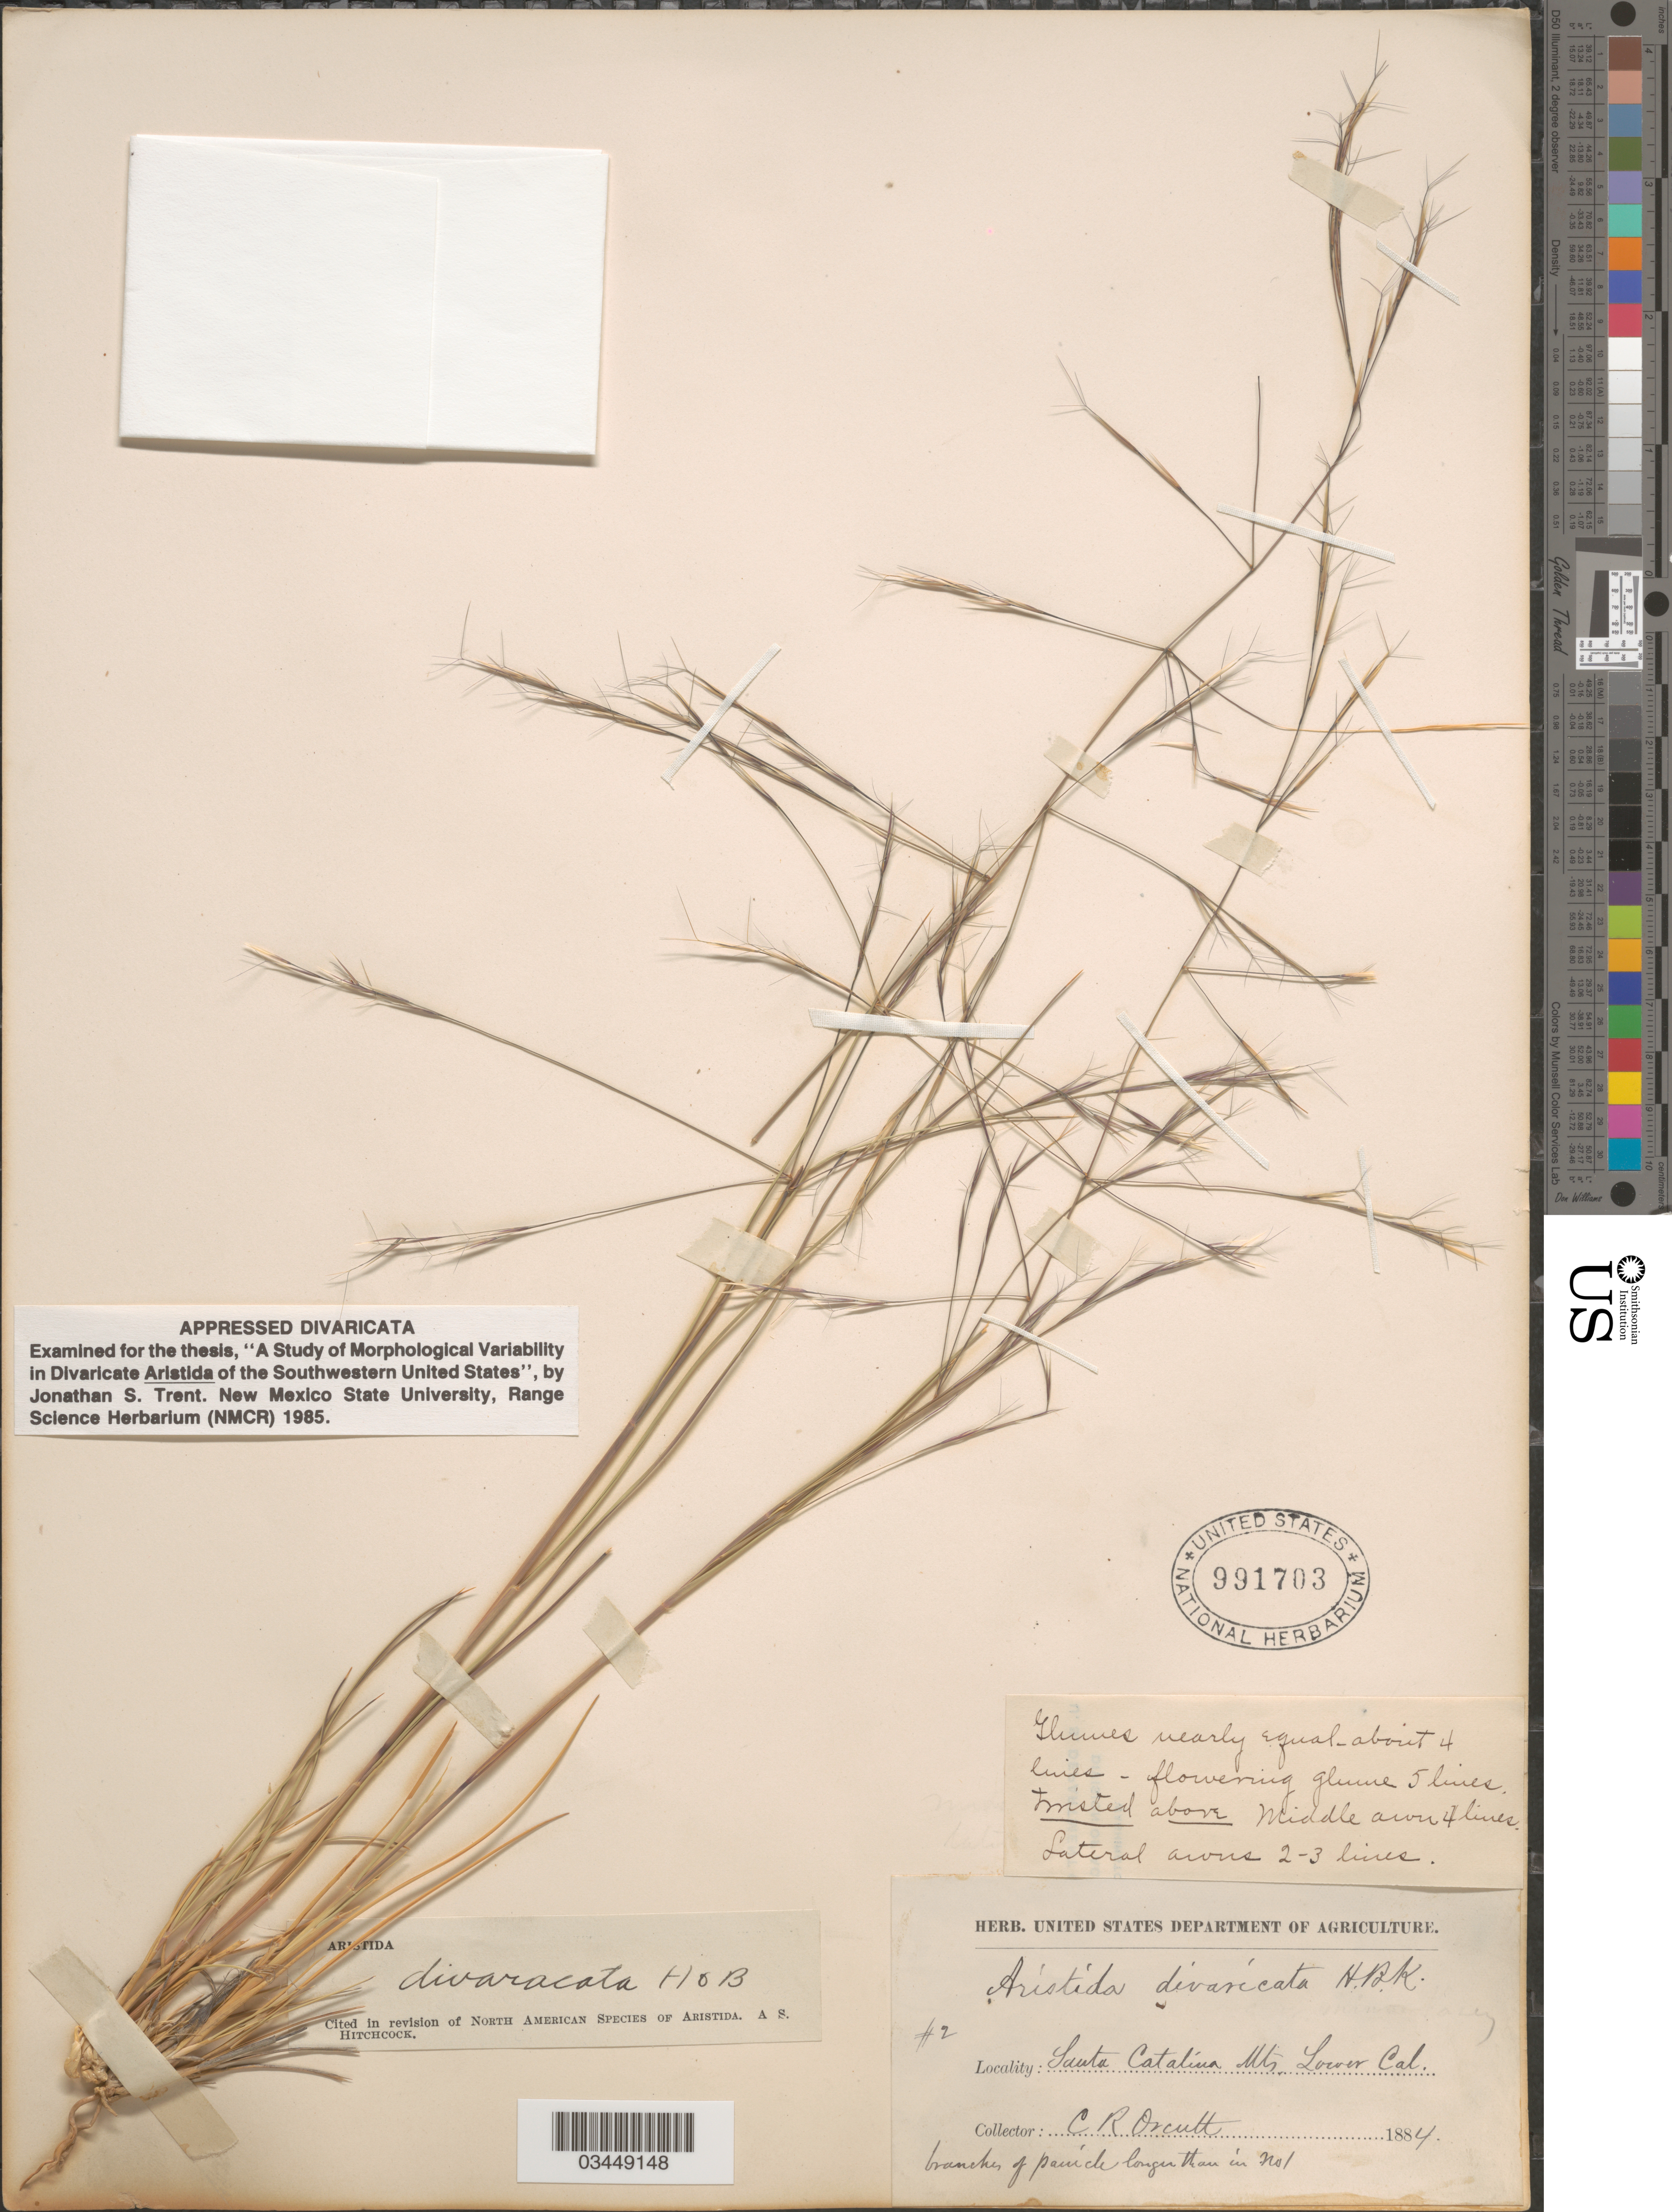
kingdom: Plantae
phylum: Tracheophyta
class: Liliopsida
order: Poales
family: Poaceae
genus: Aristida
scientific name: Aristida divaricata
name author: Humb. & Bonpl. ex Willd.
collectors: C. R. Orcutt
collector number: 2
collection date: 1884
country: Mexico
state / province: Baja California Norte / Baja California Sur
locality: Santa Catalina Mts. Lower Cal.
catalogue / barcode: US 991703